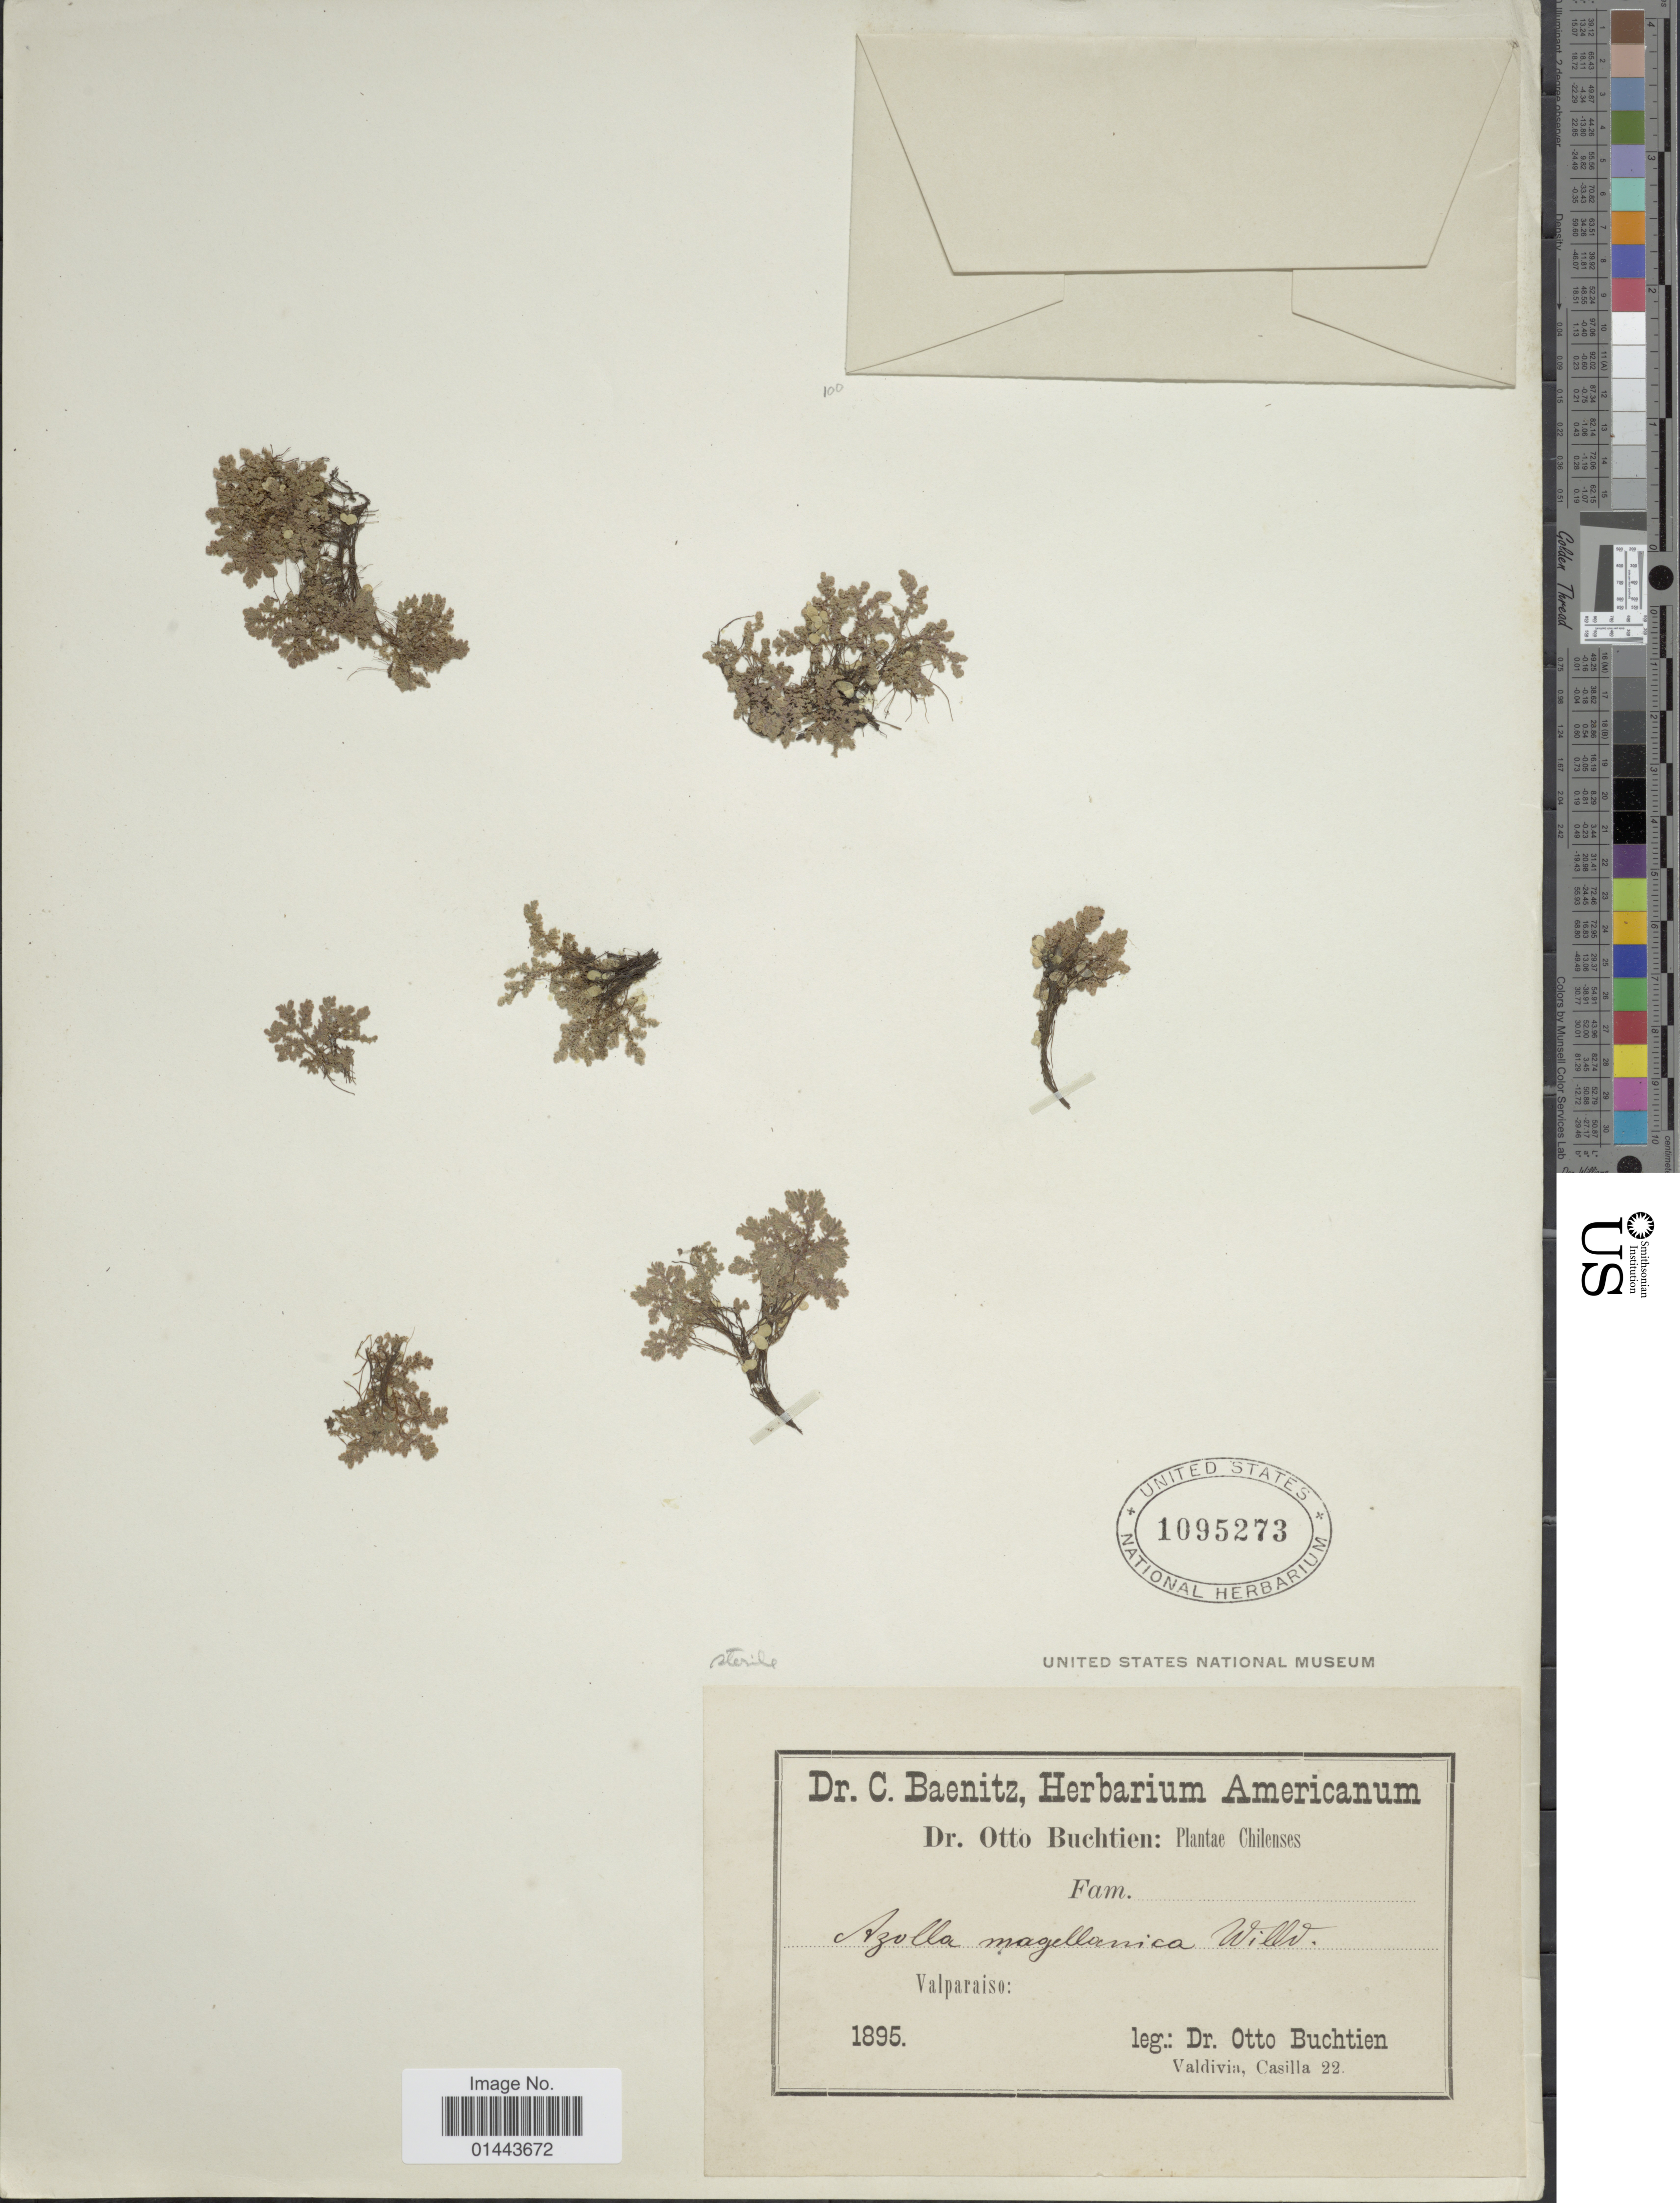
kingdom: Plantae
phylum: Tracheophyta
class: Polypodiopsida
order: Salviniales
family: Salviniaceae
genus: Azolla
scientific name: Azolla filiculoides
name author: Lam.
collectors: O. Buchtien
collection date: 1895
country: Chile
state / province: Valparaíso (V)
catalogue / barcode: US 1095273